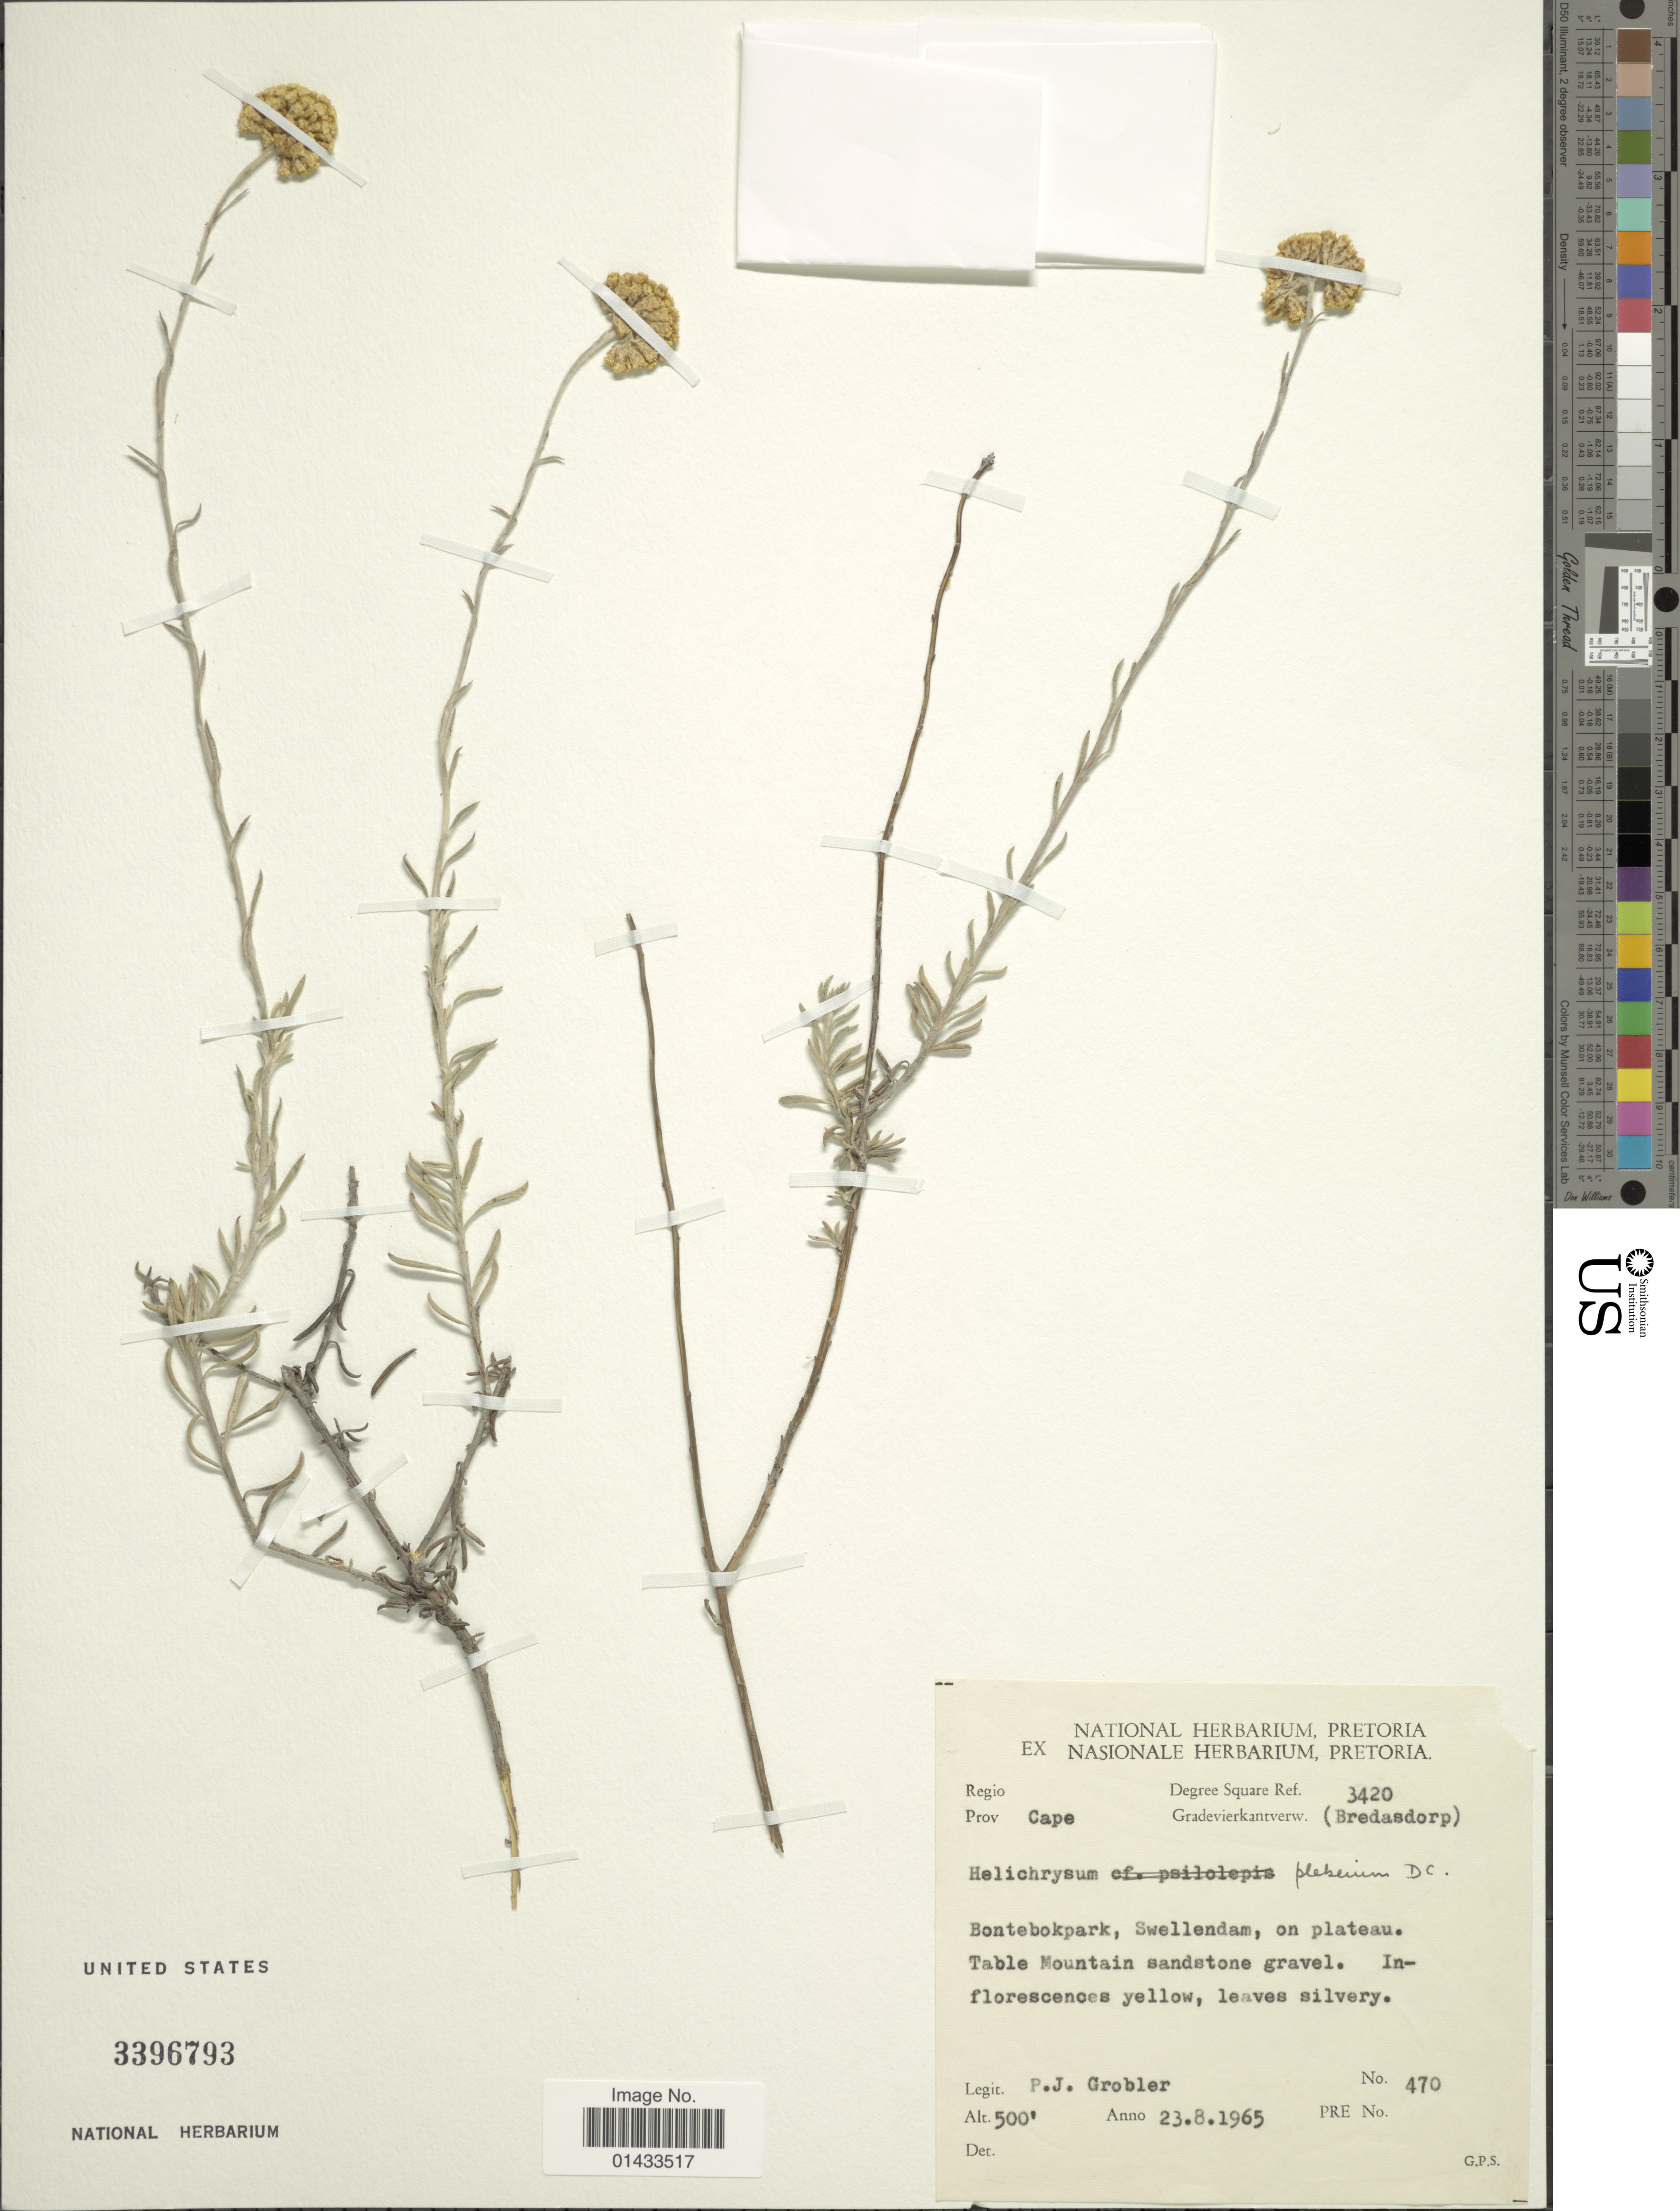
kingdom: Plantae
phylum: Tracheophyta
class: Magnoliopsida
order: Asterales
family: Asteraceae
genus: Helichrysum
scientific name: Helichrysum plebeium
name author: DC.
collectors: P. Grobler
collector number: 470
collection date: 1965-08-23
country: South Africa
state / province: Western Cape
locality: Degree Square Ref. 3420, Prov. Cape, Bintebokpark, Swellendam, on plateau, Table Mountain sandstone gravel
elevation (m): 152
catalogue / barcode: US 3396793